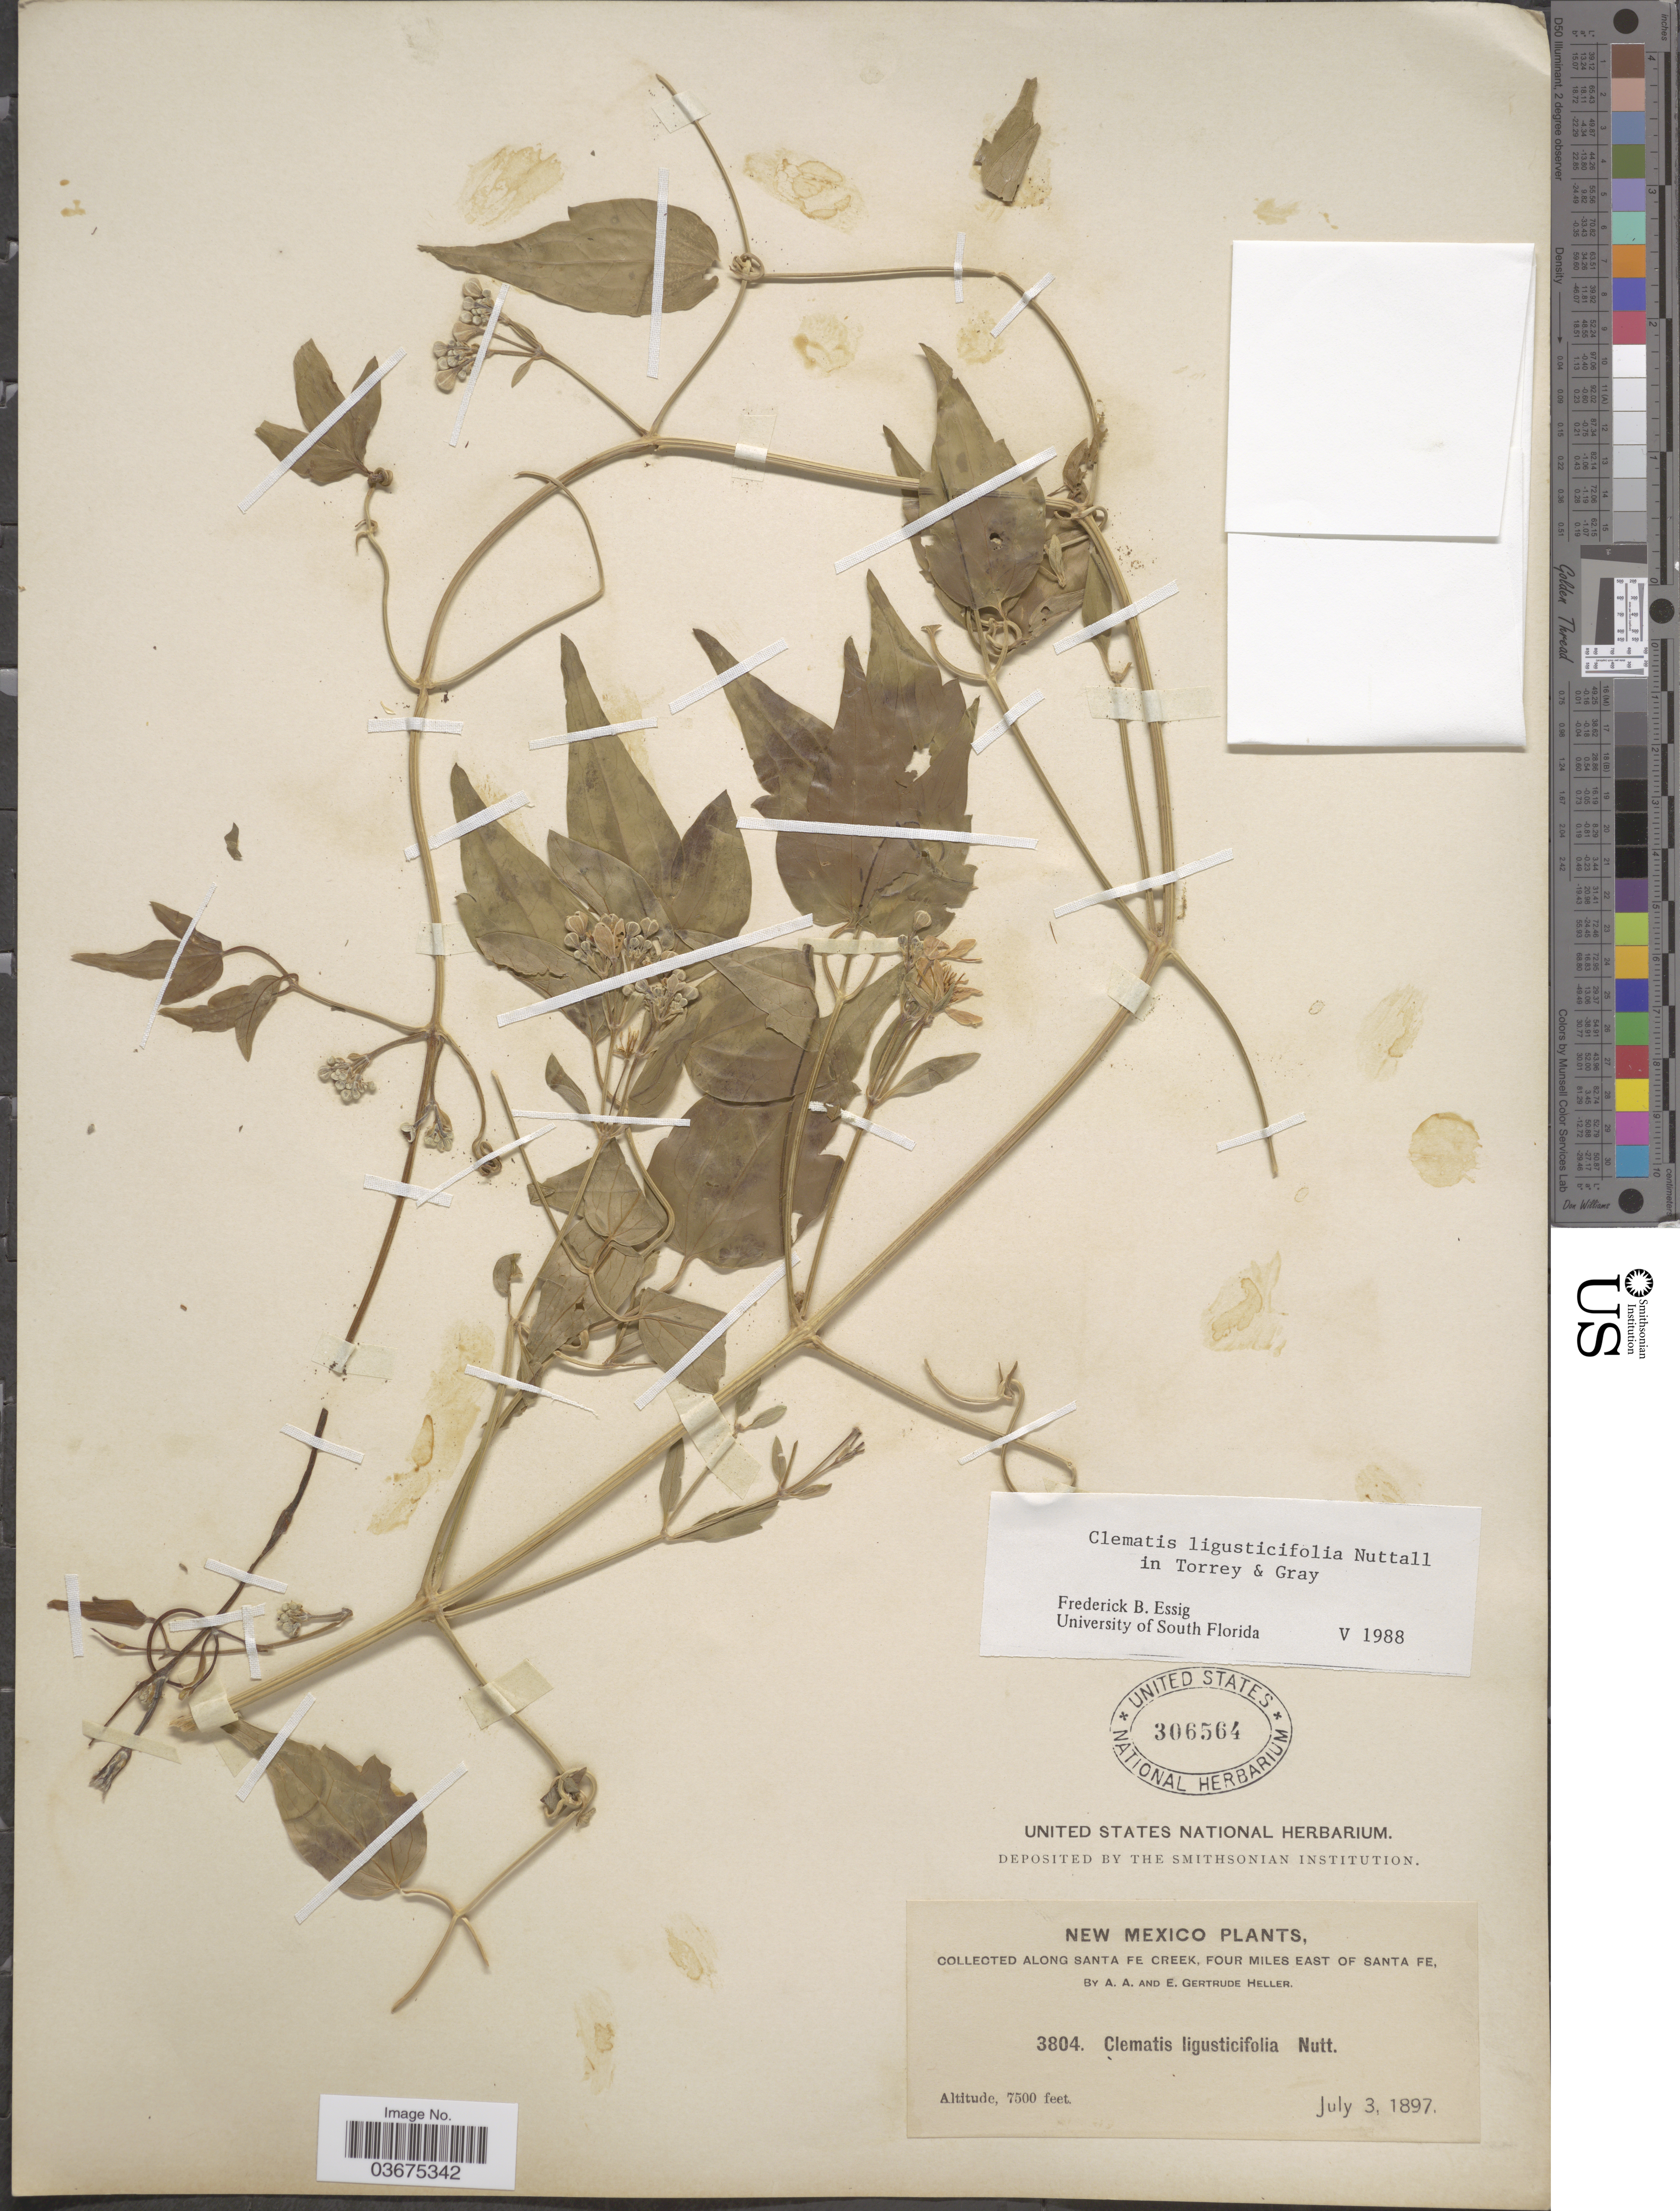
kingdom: Plantae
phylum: Tracheophyta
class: Magnoliopsida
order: Ranunculales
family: Ranunculaceae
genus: Clematis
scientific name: Clematis ligusticifolia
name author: Nutt.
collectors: A. A. Heller & E. Gertrude Heller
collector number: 3804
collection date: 1897-07-03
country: United States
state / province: New Mexico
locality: Along Santa Fe Creek, four miles East of Santa Fe.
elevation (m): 2286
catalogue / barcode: US 306564